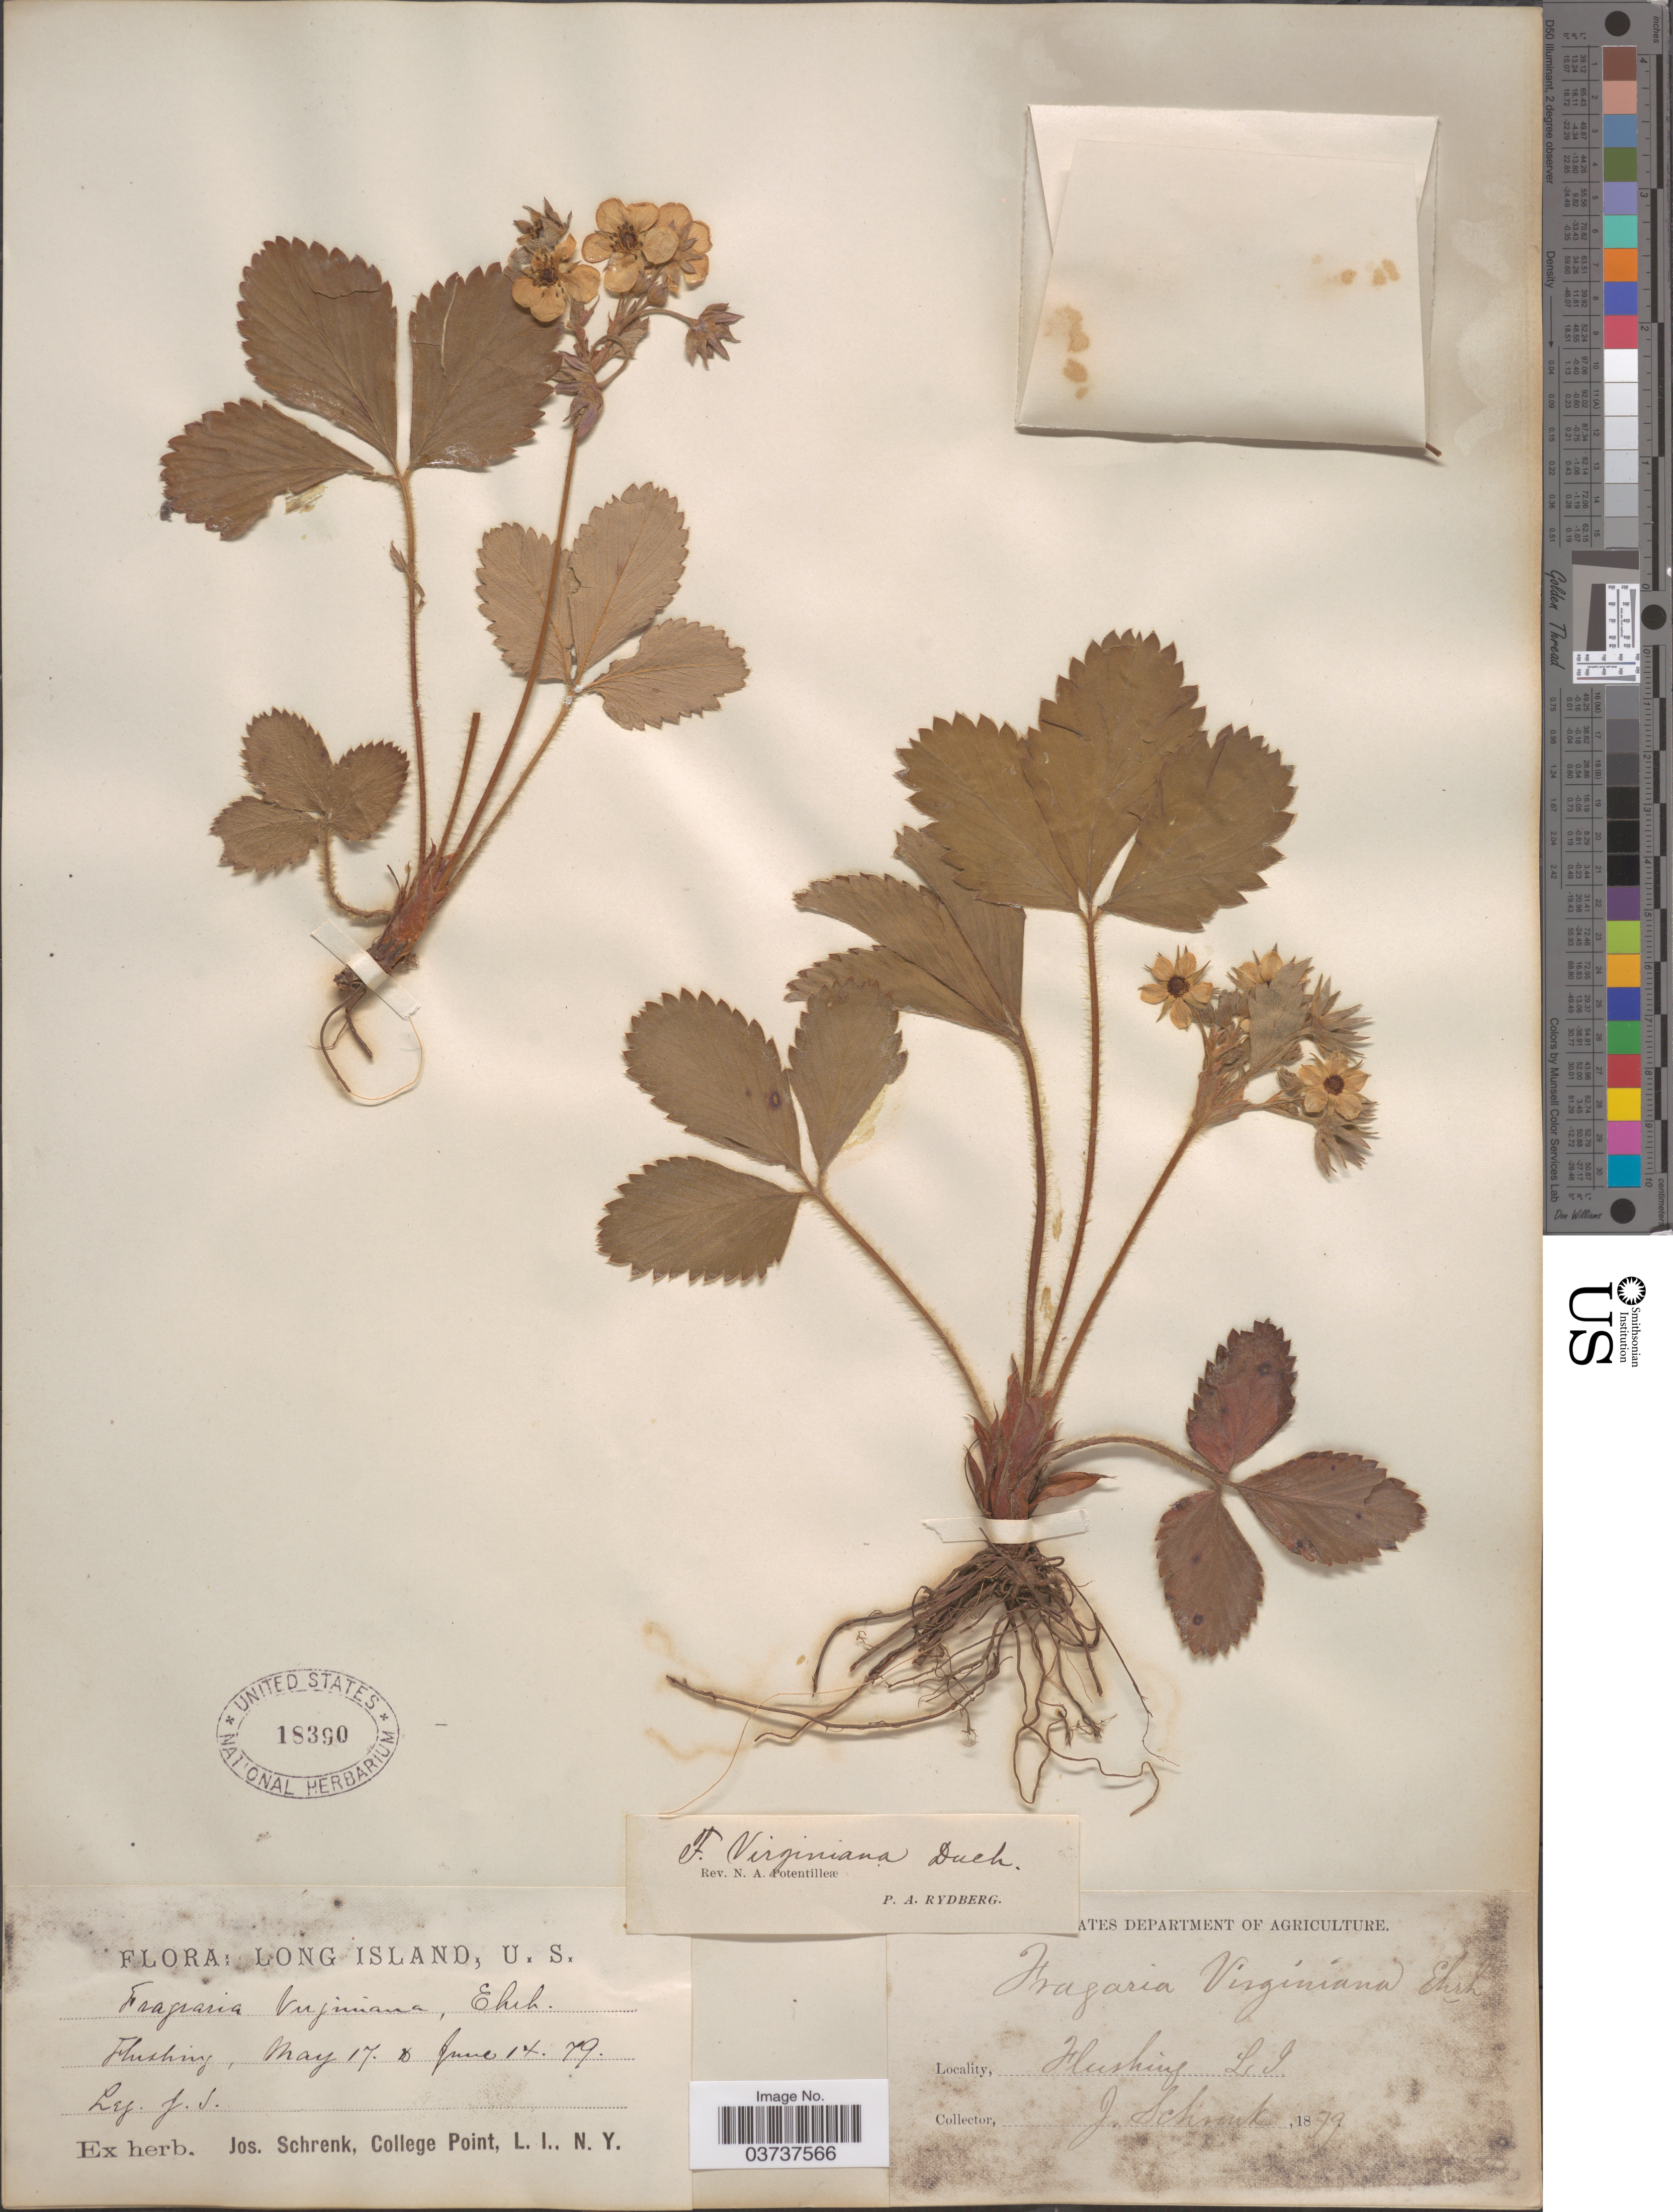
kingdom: Plantae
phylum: Tracheophyta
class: Magnoliopsida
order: Rosales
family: Rosaceae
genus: Fragaria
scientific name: Fragaria virginiana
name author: Mill.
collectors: J. Schrenk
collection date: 1879-05-17/1879-06-14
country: United States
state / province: New York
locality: Long Island. Flushing.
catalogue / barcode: US 18390